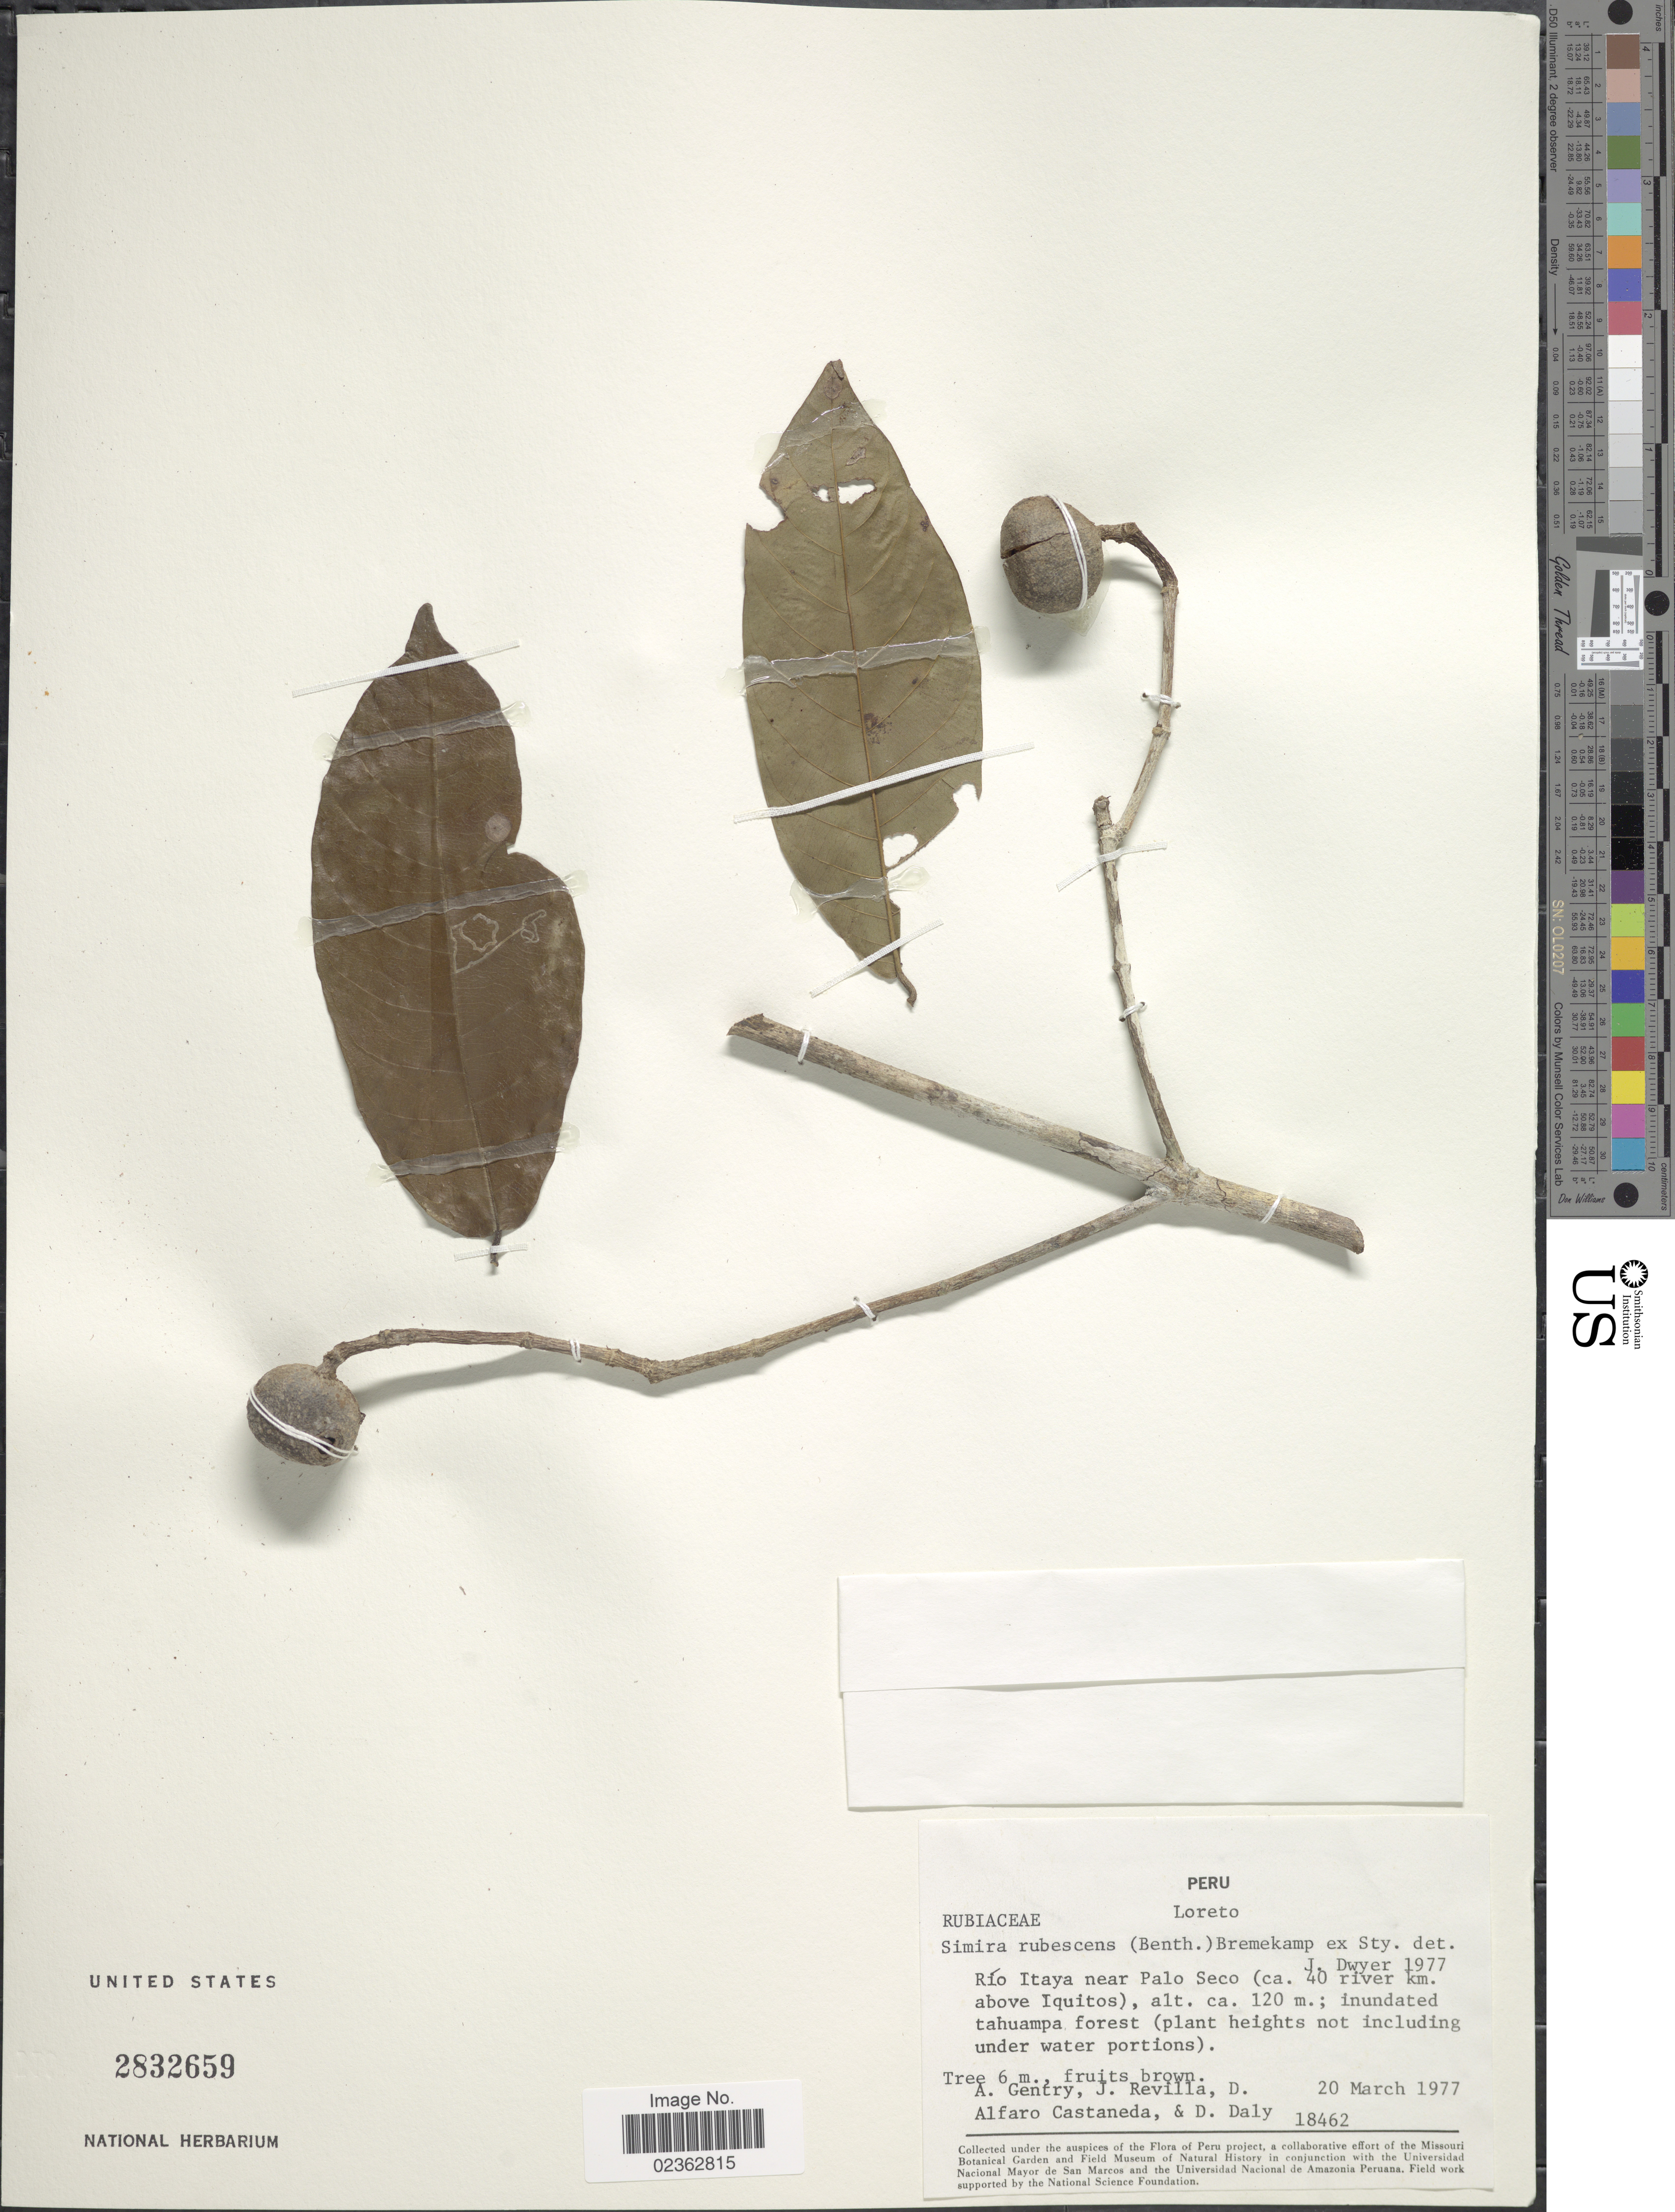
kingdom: Plantae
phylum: Tracheophyta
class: Magnoliopsida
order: Gentianales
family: Rubiaceae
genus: Simira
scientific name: Simira rubescens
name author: (Benth.) Bremek. ex Steyerm.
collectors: A. H. Gentry, J. Revilla, D. Alfaro Castaneda & D. C. Daly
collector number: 18462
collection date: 1977-03-20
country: Peru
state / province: Loreto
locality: Rio Itaya near Palo Seco (ca. 40 river km. above Iquitos); inundated tahuampa forest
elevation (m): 120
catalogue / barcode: US 2832659